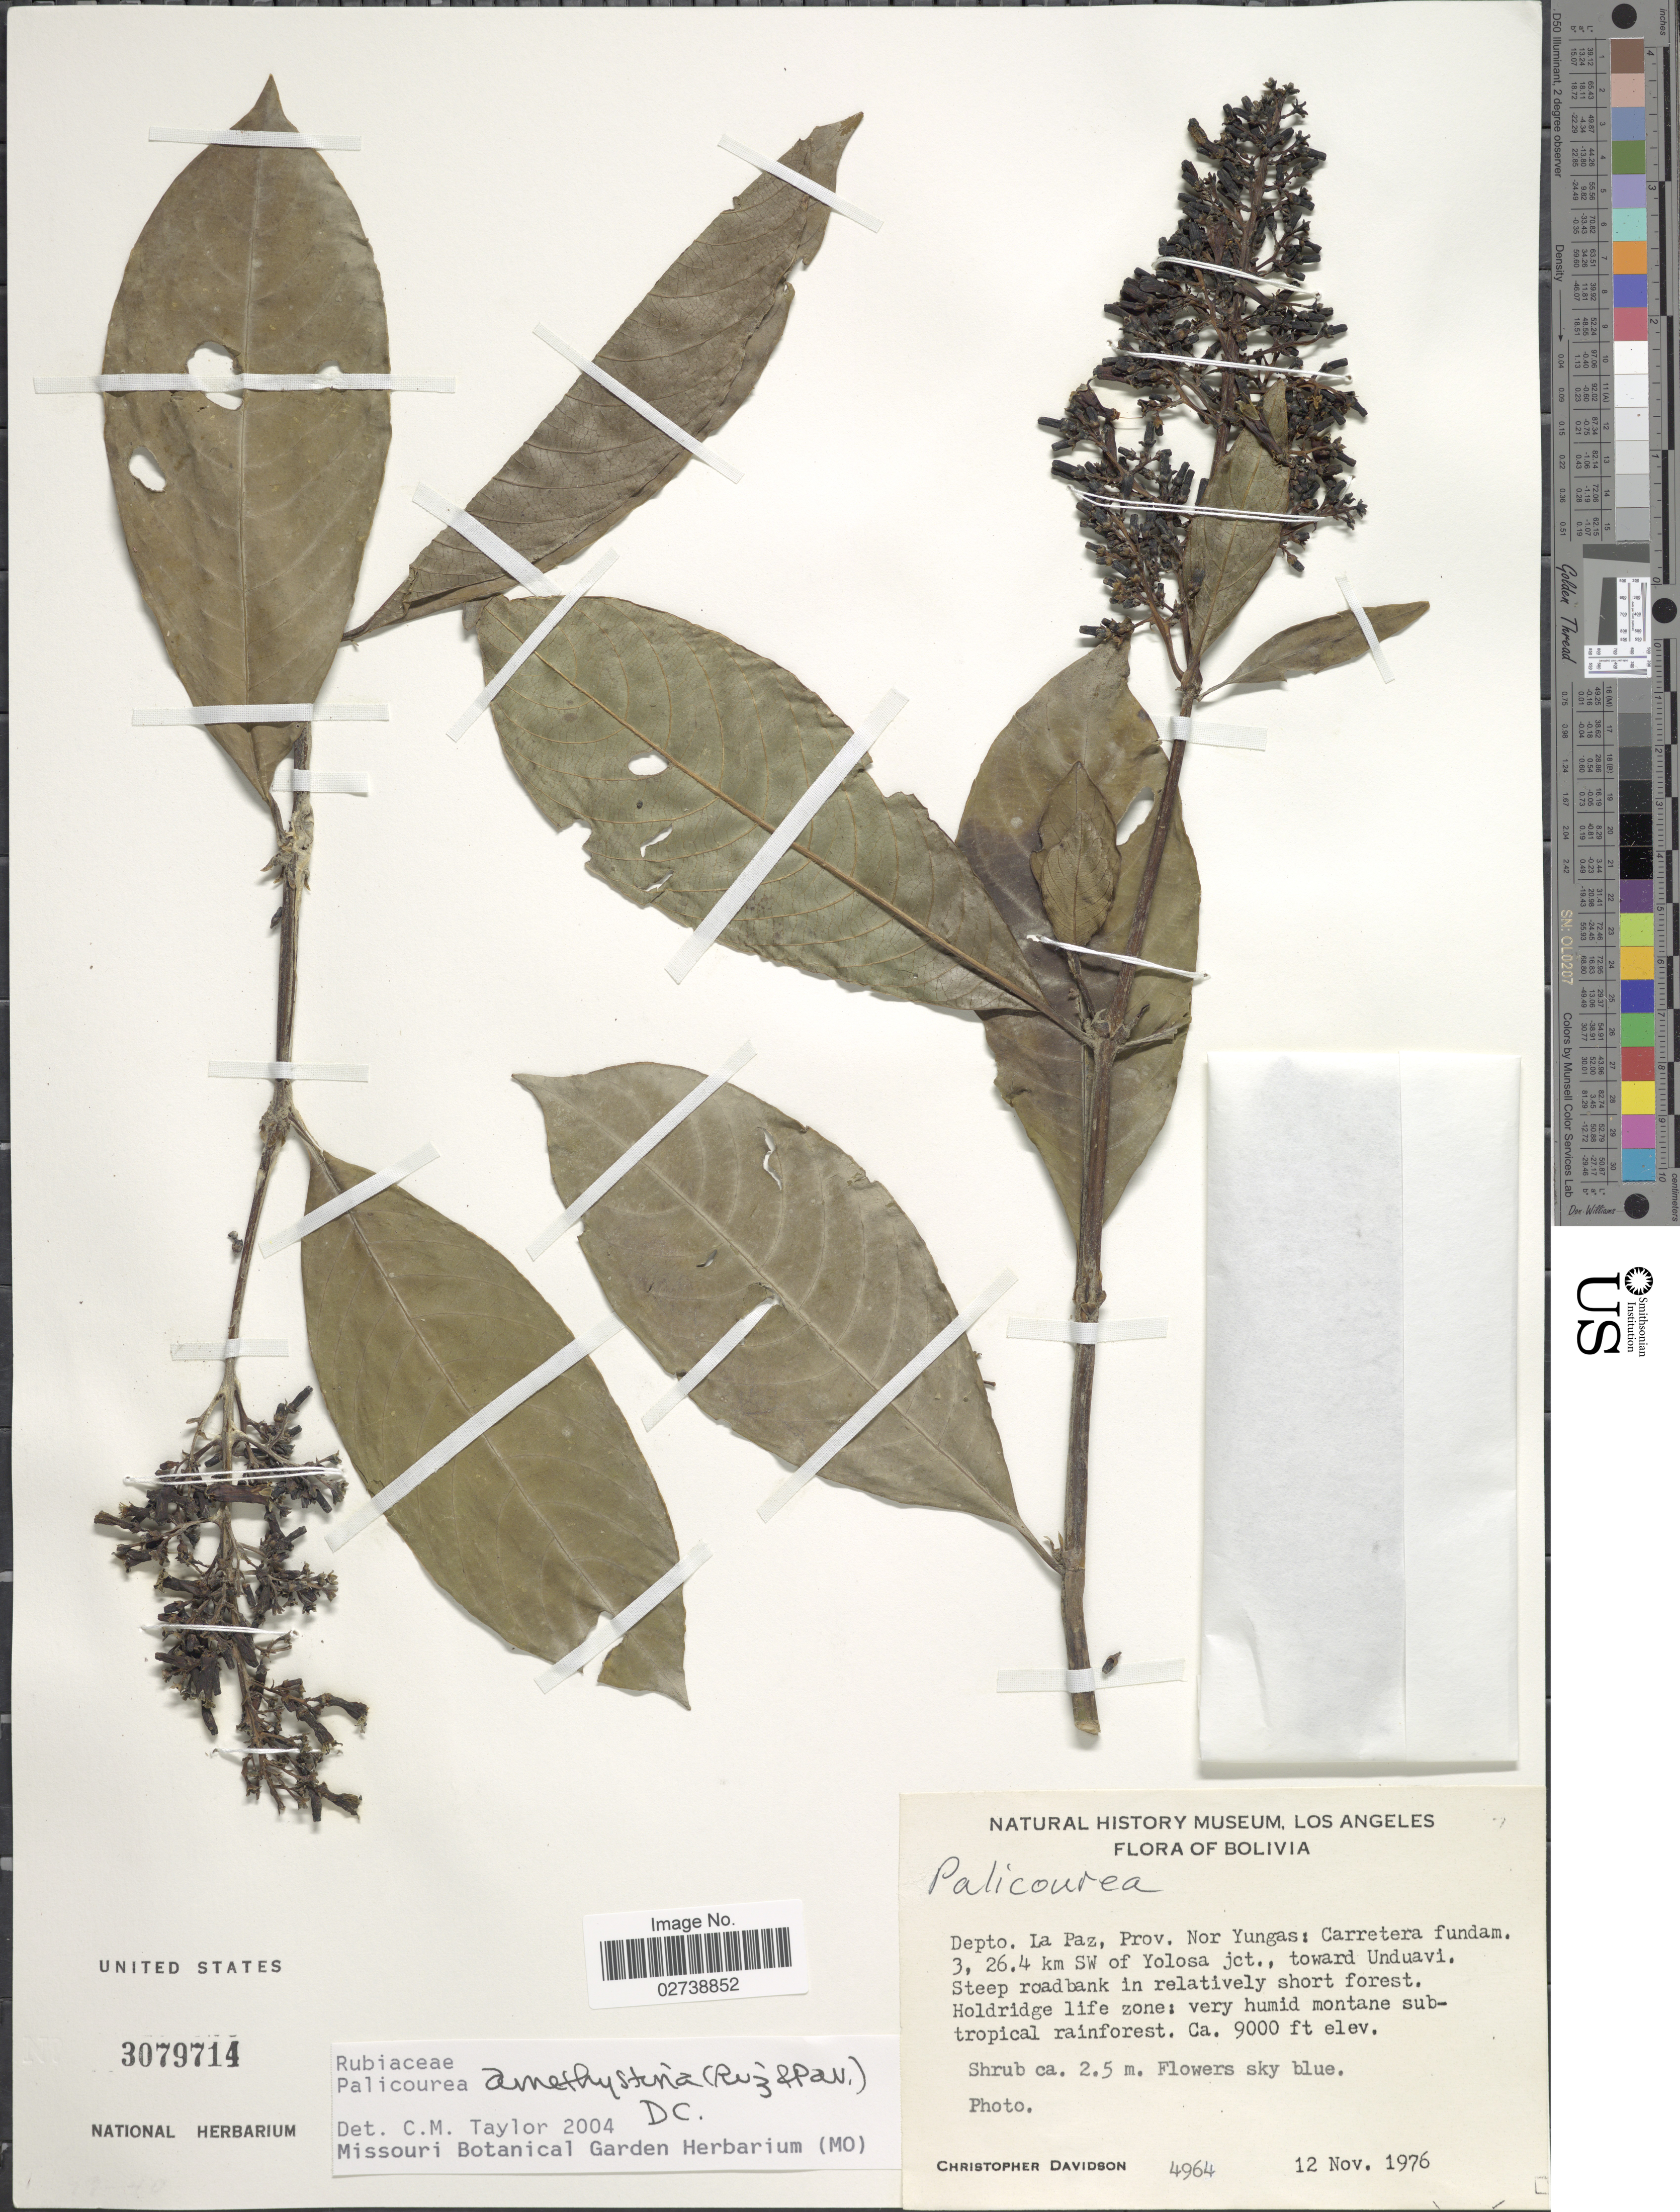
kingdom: Plantae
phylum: Tracheophyta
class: Magnoliopsida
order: Gentianales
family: Rubiaceae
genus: Palicourea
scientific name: Palicourea amethystina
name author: (Ruiz & Pav.) DC.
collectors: C. Davidson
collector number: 4964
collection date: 1976-11-12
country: Bolivia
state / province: La Paz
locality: Depto. La Paz, prov. Nor Yungas: Carretera fundam. 3, 26.4 km SW of Yolosa jct., toward Unduavi. Steep roadbank in relatively short forest, Holdridge life zone: very humid montane subtropical rainforest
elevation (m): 2743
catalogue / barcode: US 3079714